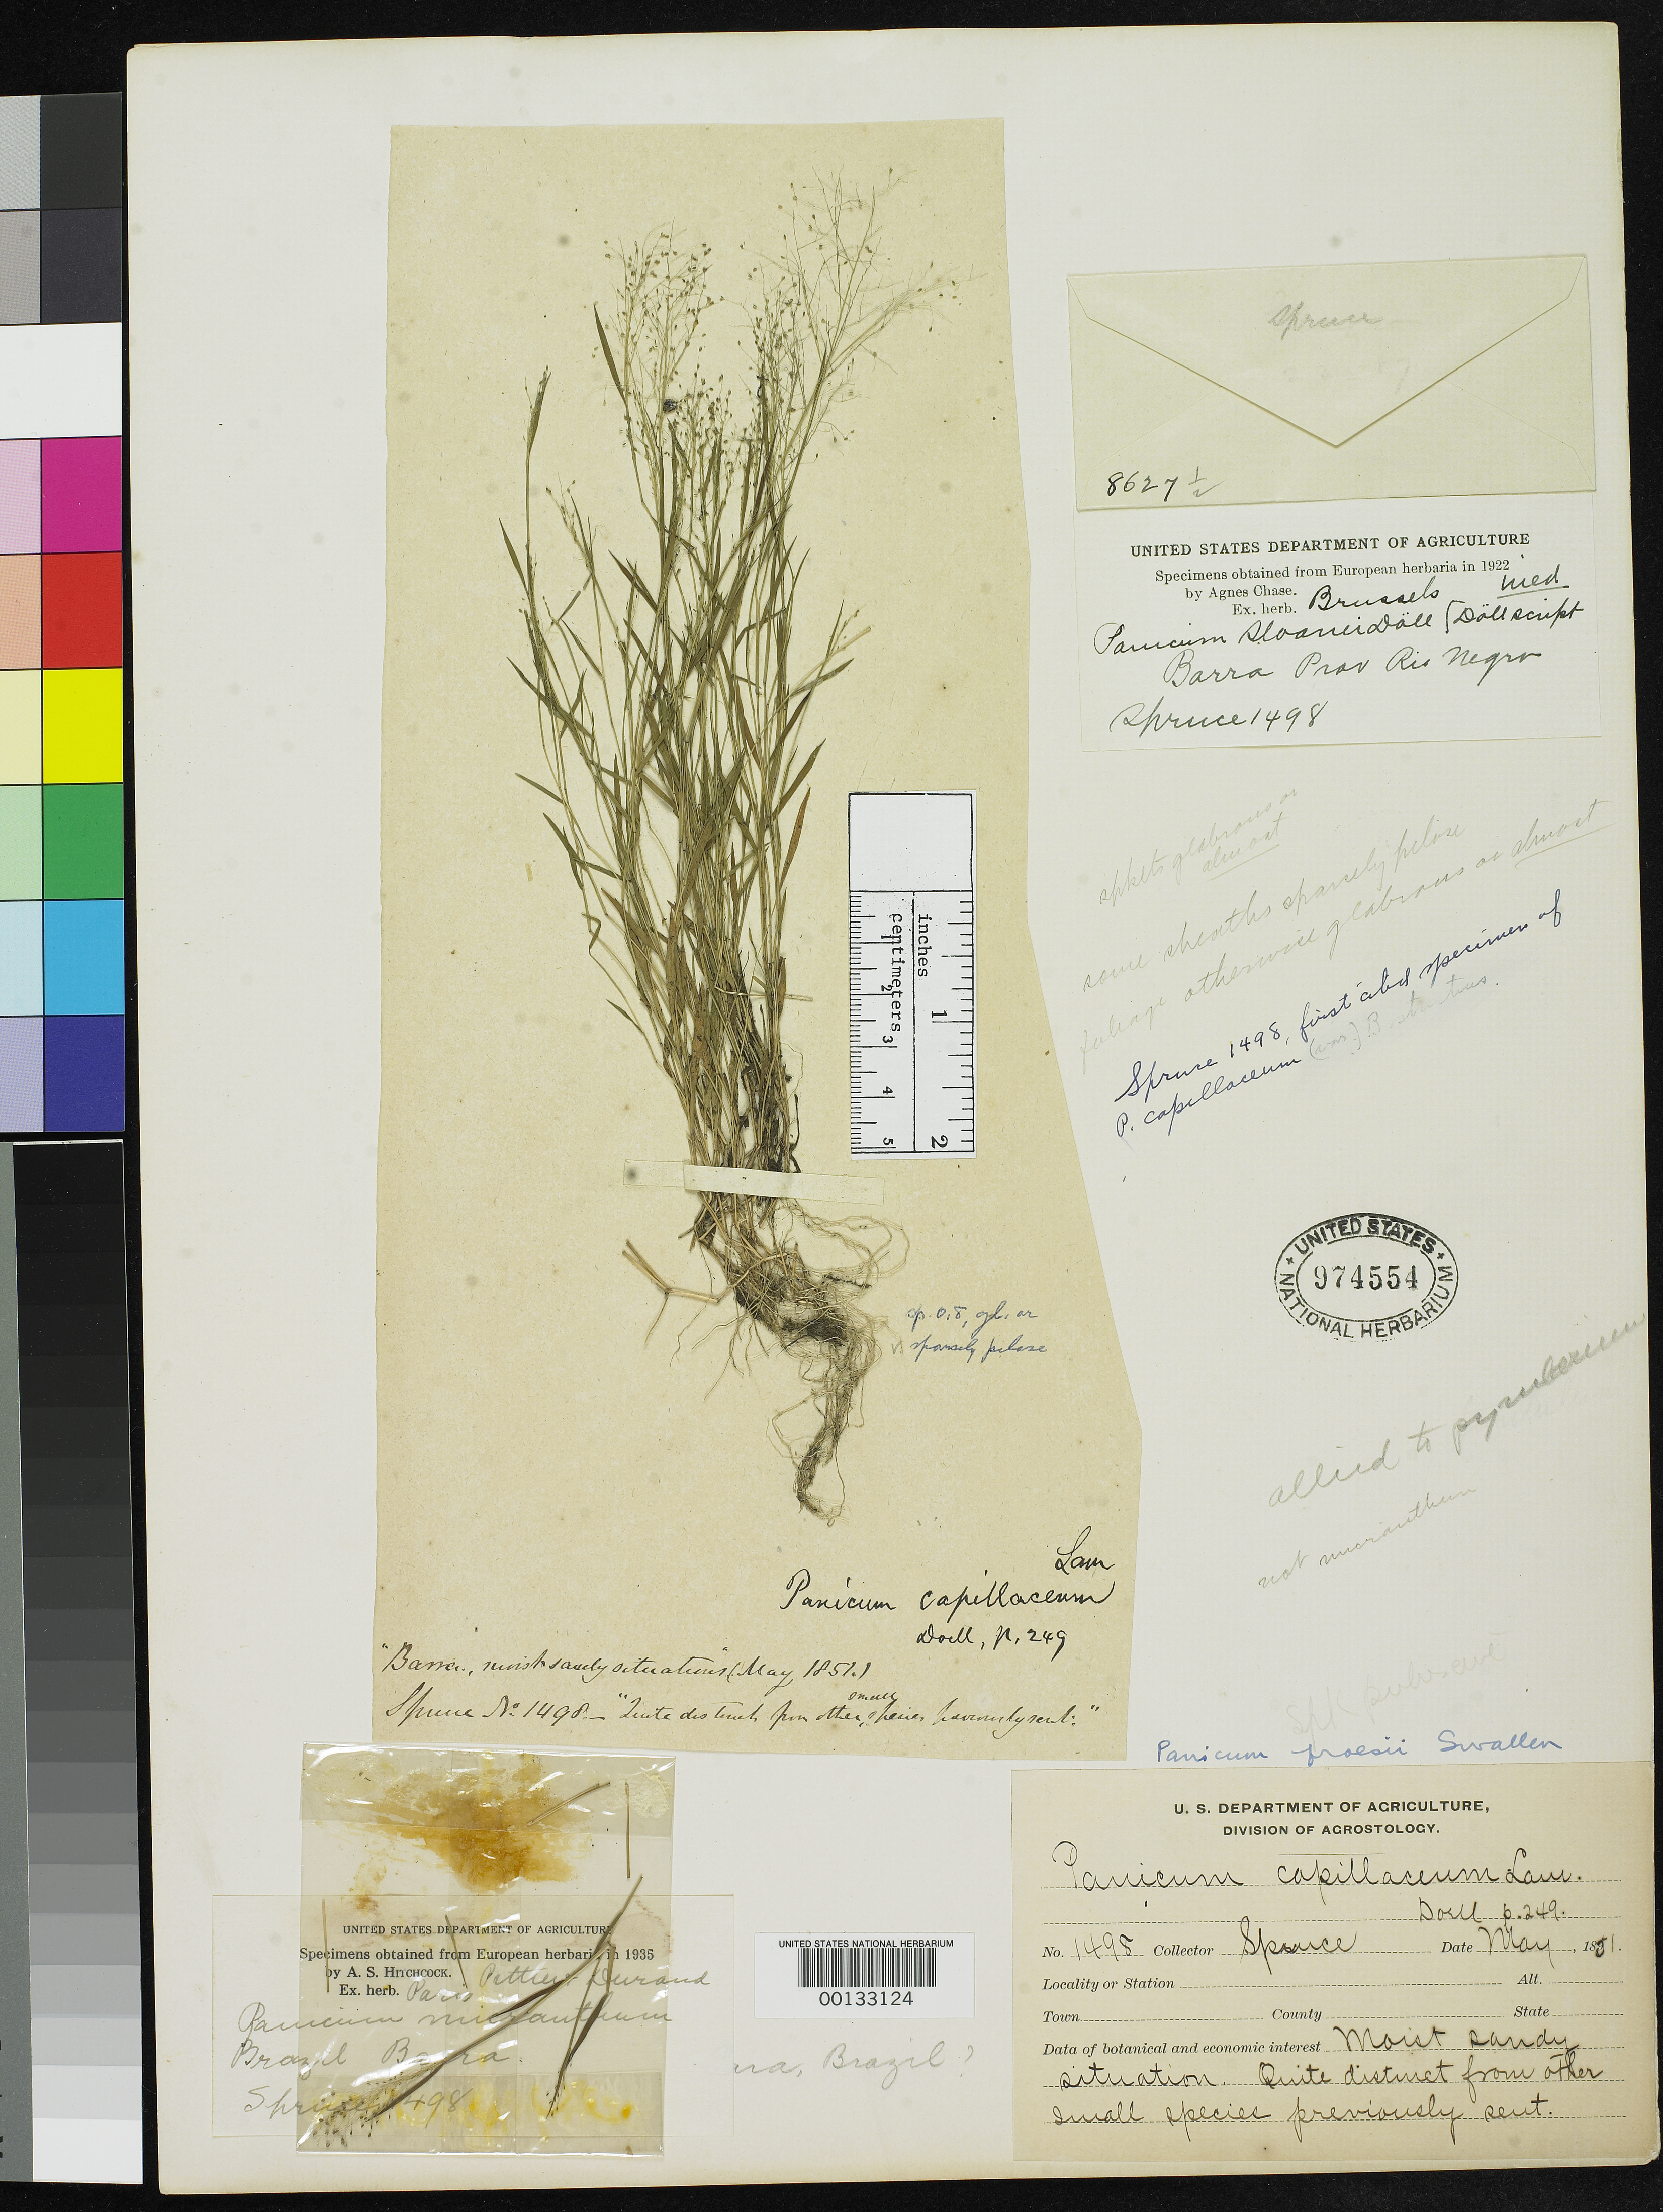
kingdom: Plantae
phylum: Tracheophyta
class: Liliopsida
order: Poales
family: Poaceae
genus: Panicum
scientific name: Panicum capillaceum var. strictius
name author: Döll in Mart.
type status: Syntype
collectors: R. Spruce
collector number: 1498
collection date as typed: May 1851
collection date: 1851-05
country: Brazil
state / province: Amazonas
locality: Near Manaus.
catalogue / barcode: US 974554